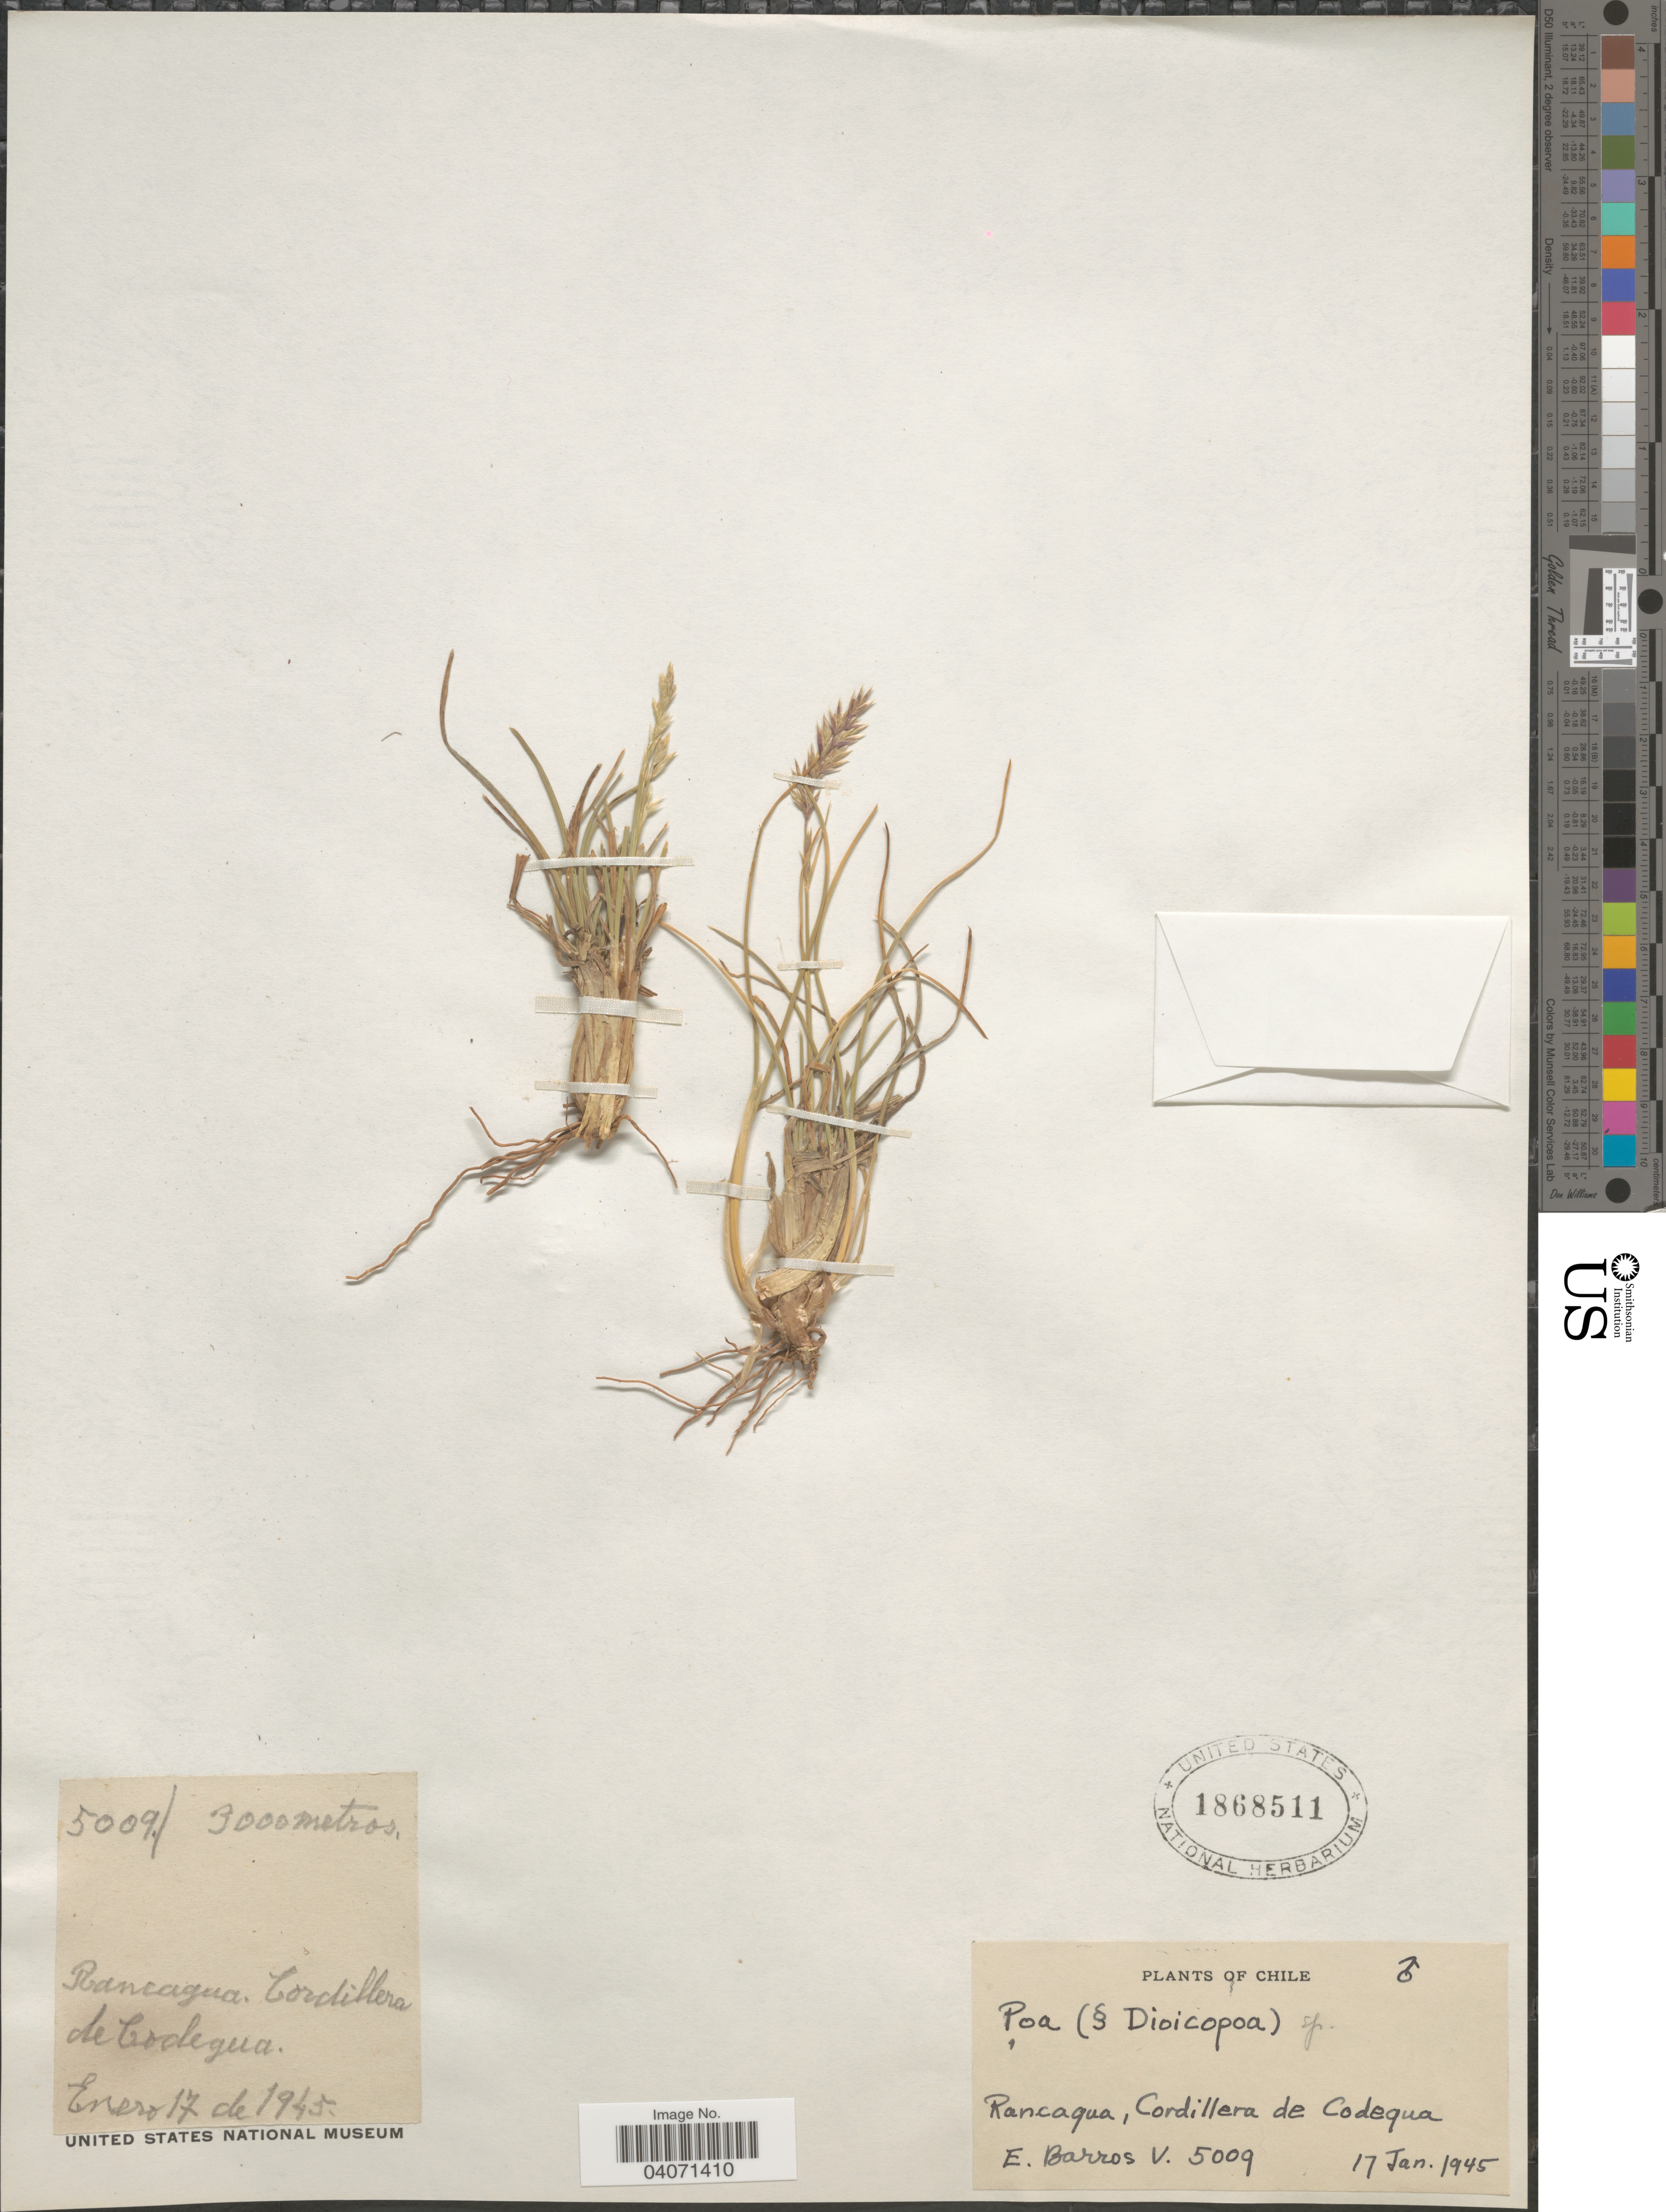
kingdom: Plantae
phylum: Tracheophyta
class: Liliopsida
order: Poales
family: Poaceae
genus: Poa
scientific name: Poa spiciformis var. spiciformis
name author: Steud.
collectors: E. Barros V.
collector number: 5009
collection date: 1945-01-17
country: Chile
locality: Rancaqua, Cordillera de Codequa.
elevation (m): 3000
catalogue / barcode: US 1868511